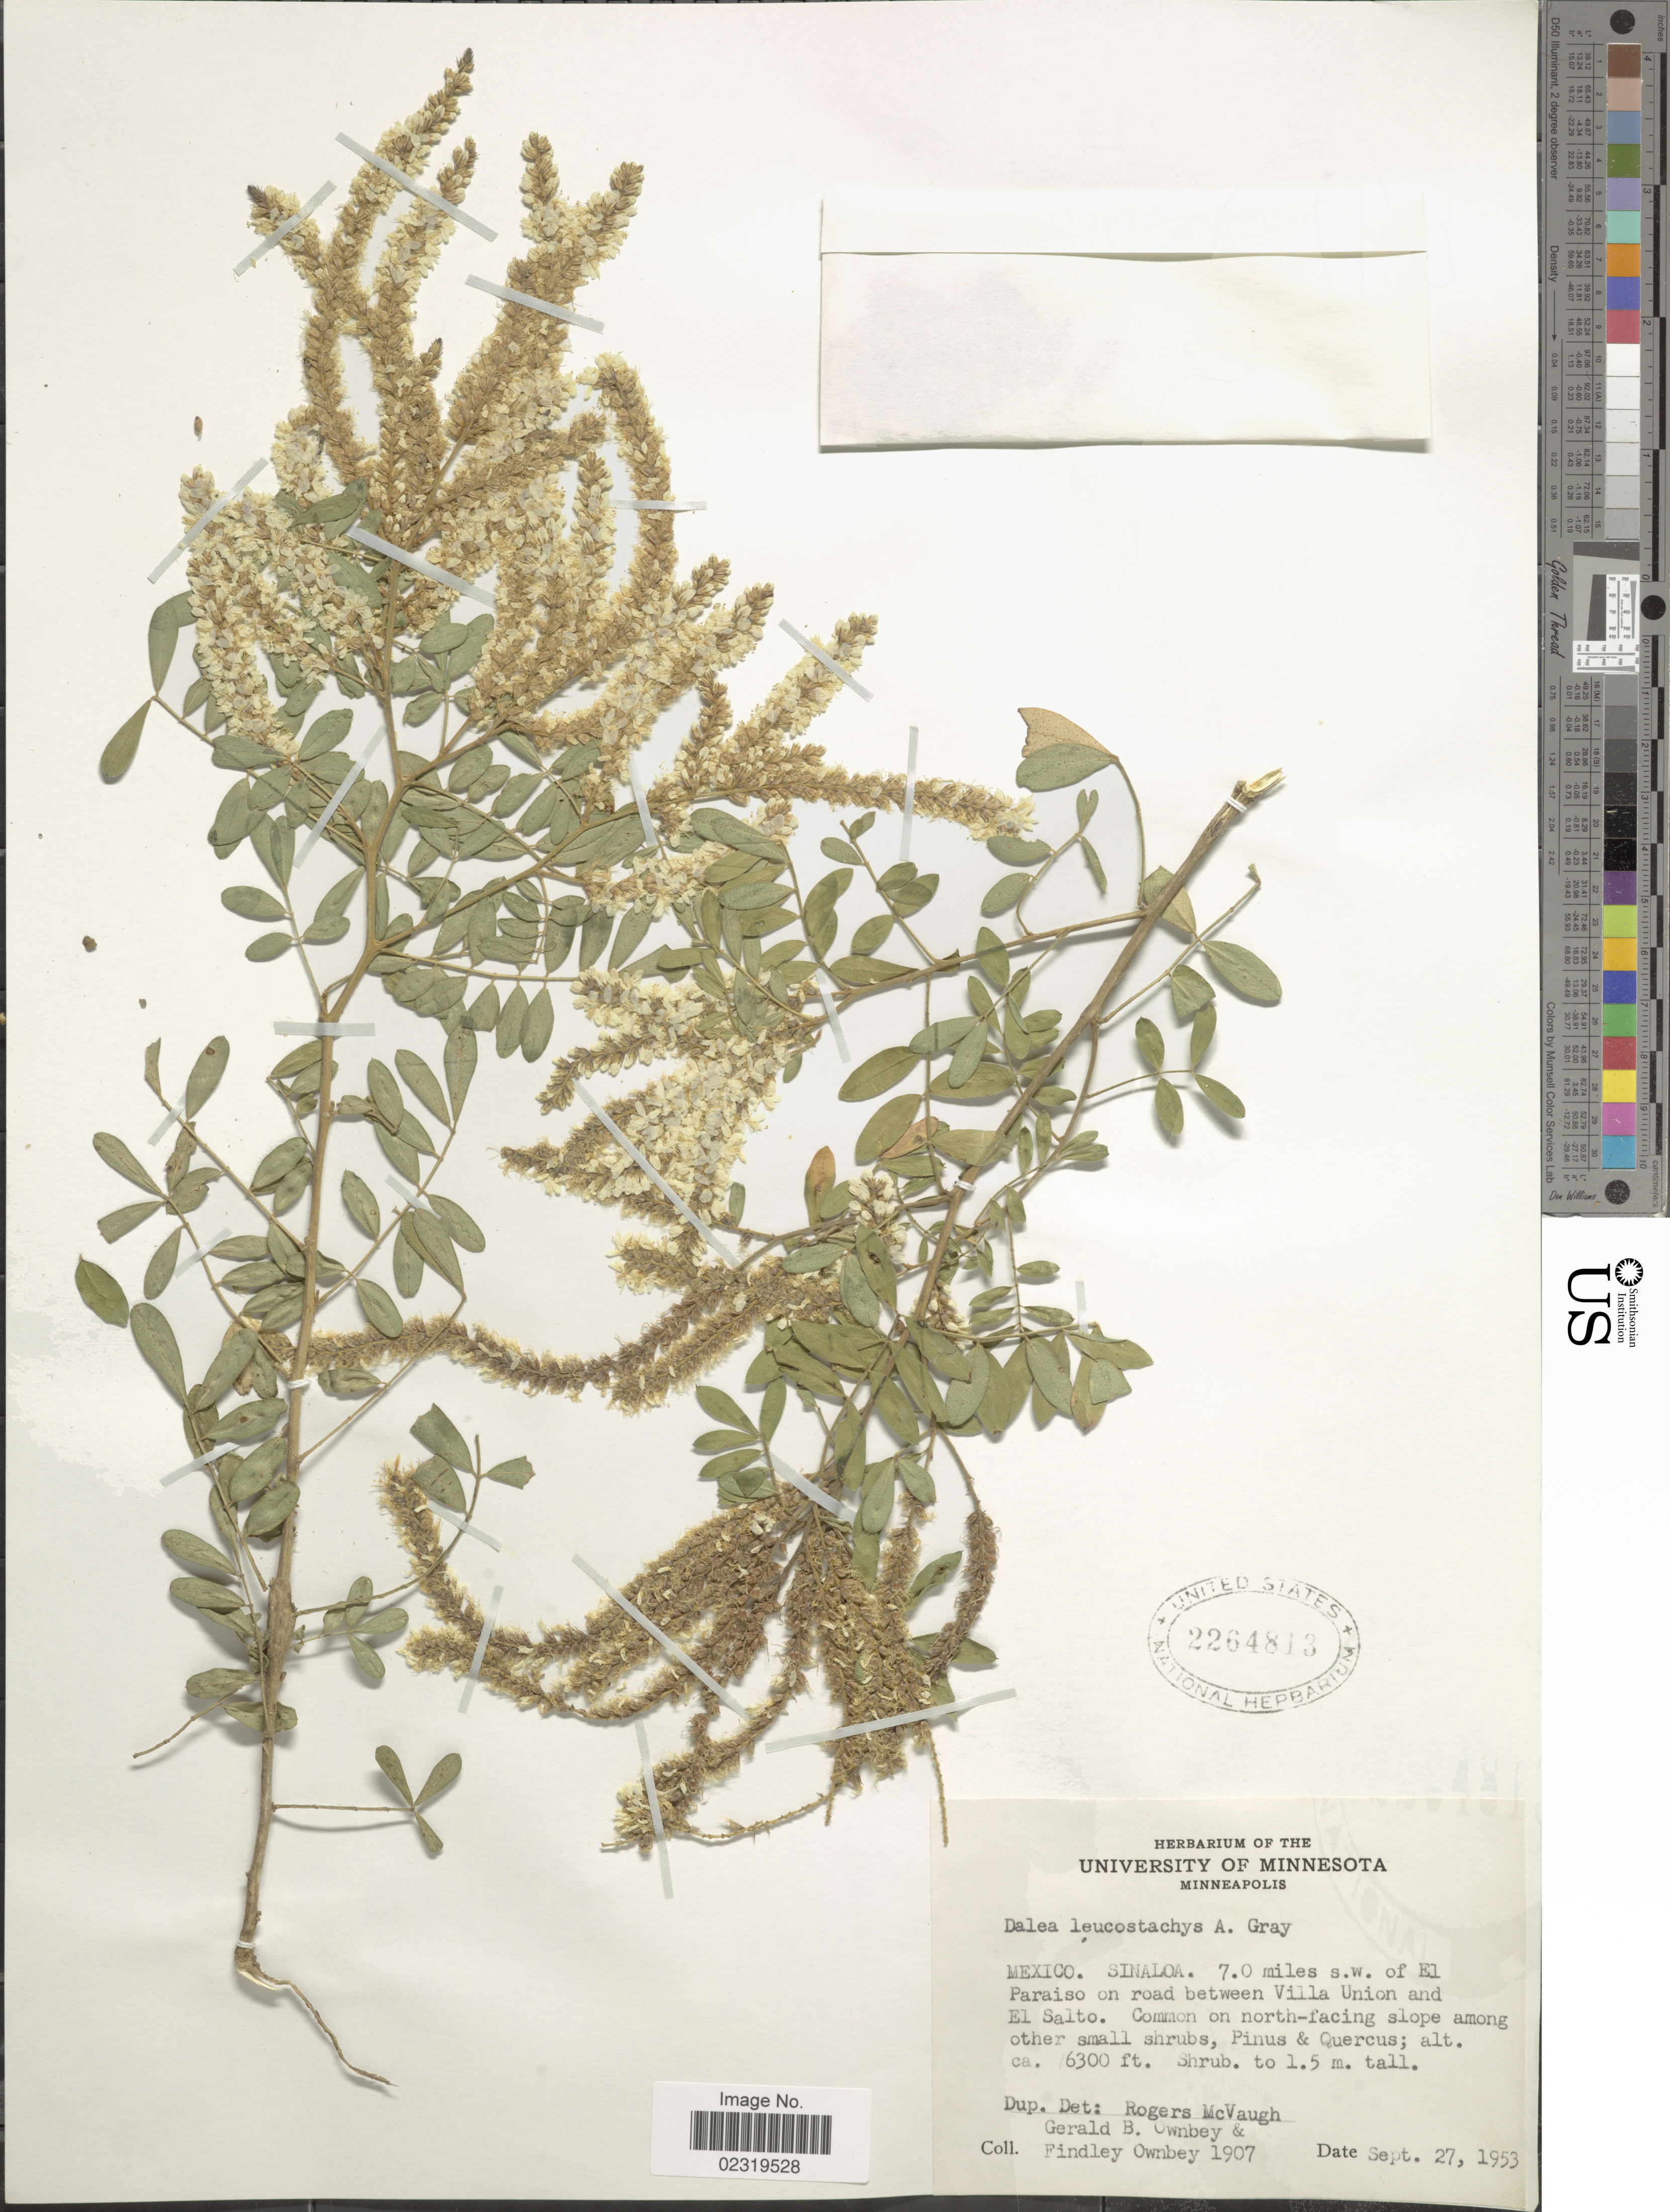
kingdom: Plantae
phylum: Tracheophyta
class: Magnoliopsida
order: Fabales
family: Fabaceae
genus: Dalea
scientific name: Dalea leucostachya var. leucostachya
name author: A. Gray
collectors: F. Ownbey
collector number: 1907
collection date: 1953-09-27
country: Mexico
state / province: Sinaloa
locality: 7.0 miles s.w. of El Paraiso on road between Villa Union and El Salto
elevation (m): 1920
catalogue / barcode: US 2264813